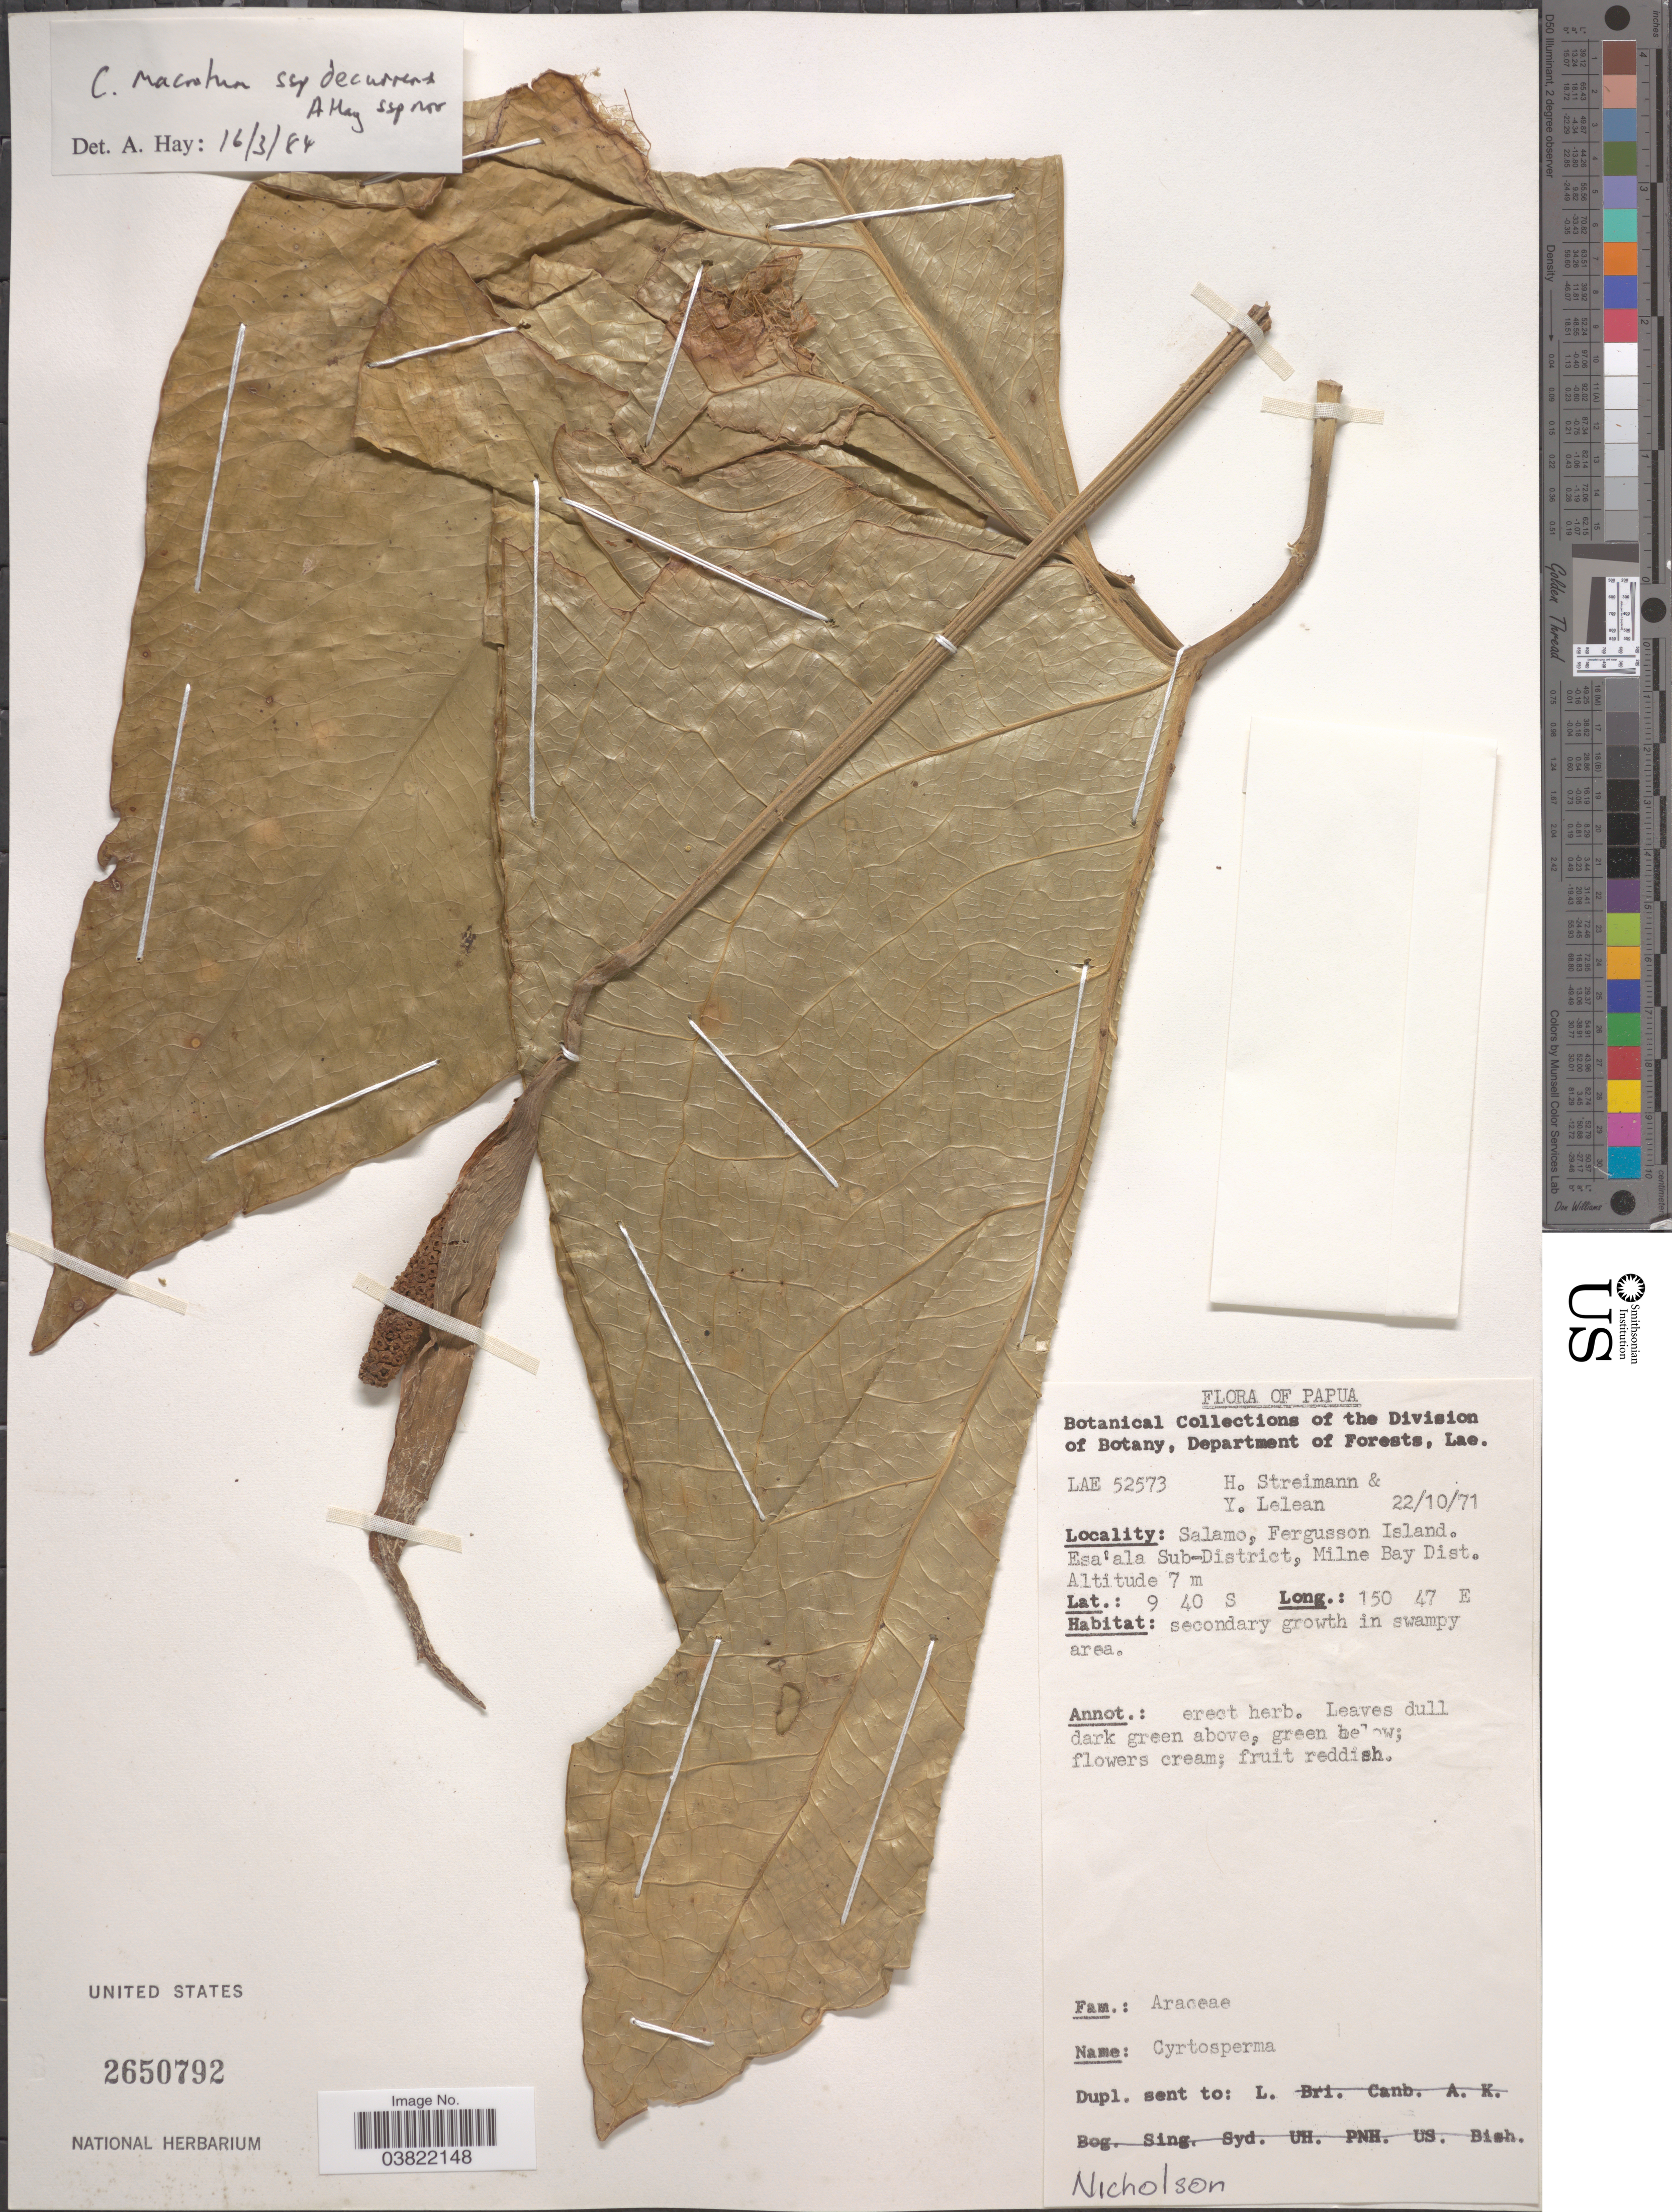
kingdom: Plantae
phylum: Tracheophyta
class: Liliopsida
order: Alismatales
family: Araceae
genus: Cyrtosperma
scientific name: Cyrtosperma macrotum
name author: Becc. ex Engl.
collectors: H. Streimann & Y. Lelean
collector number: LAE 52573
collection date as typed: Transcribed d/m/y: 22/10/71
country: Papua New Guinea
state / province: Milne Bay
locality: Papua. Salamo, Fergusson Island. Esa'ala Sub-District, Milne Bay Dist.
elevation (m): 7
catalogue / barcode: US 2650792